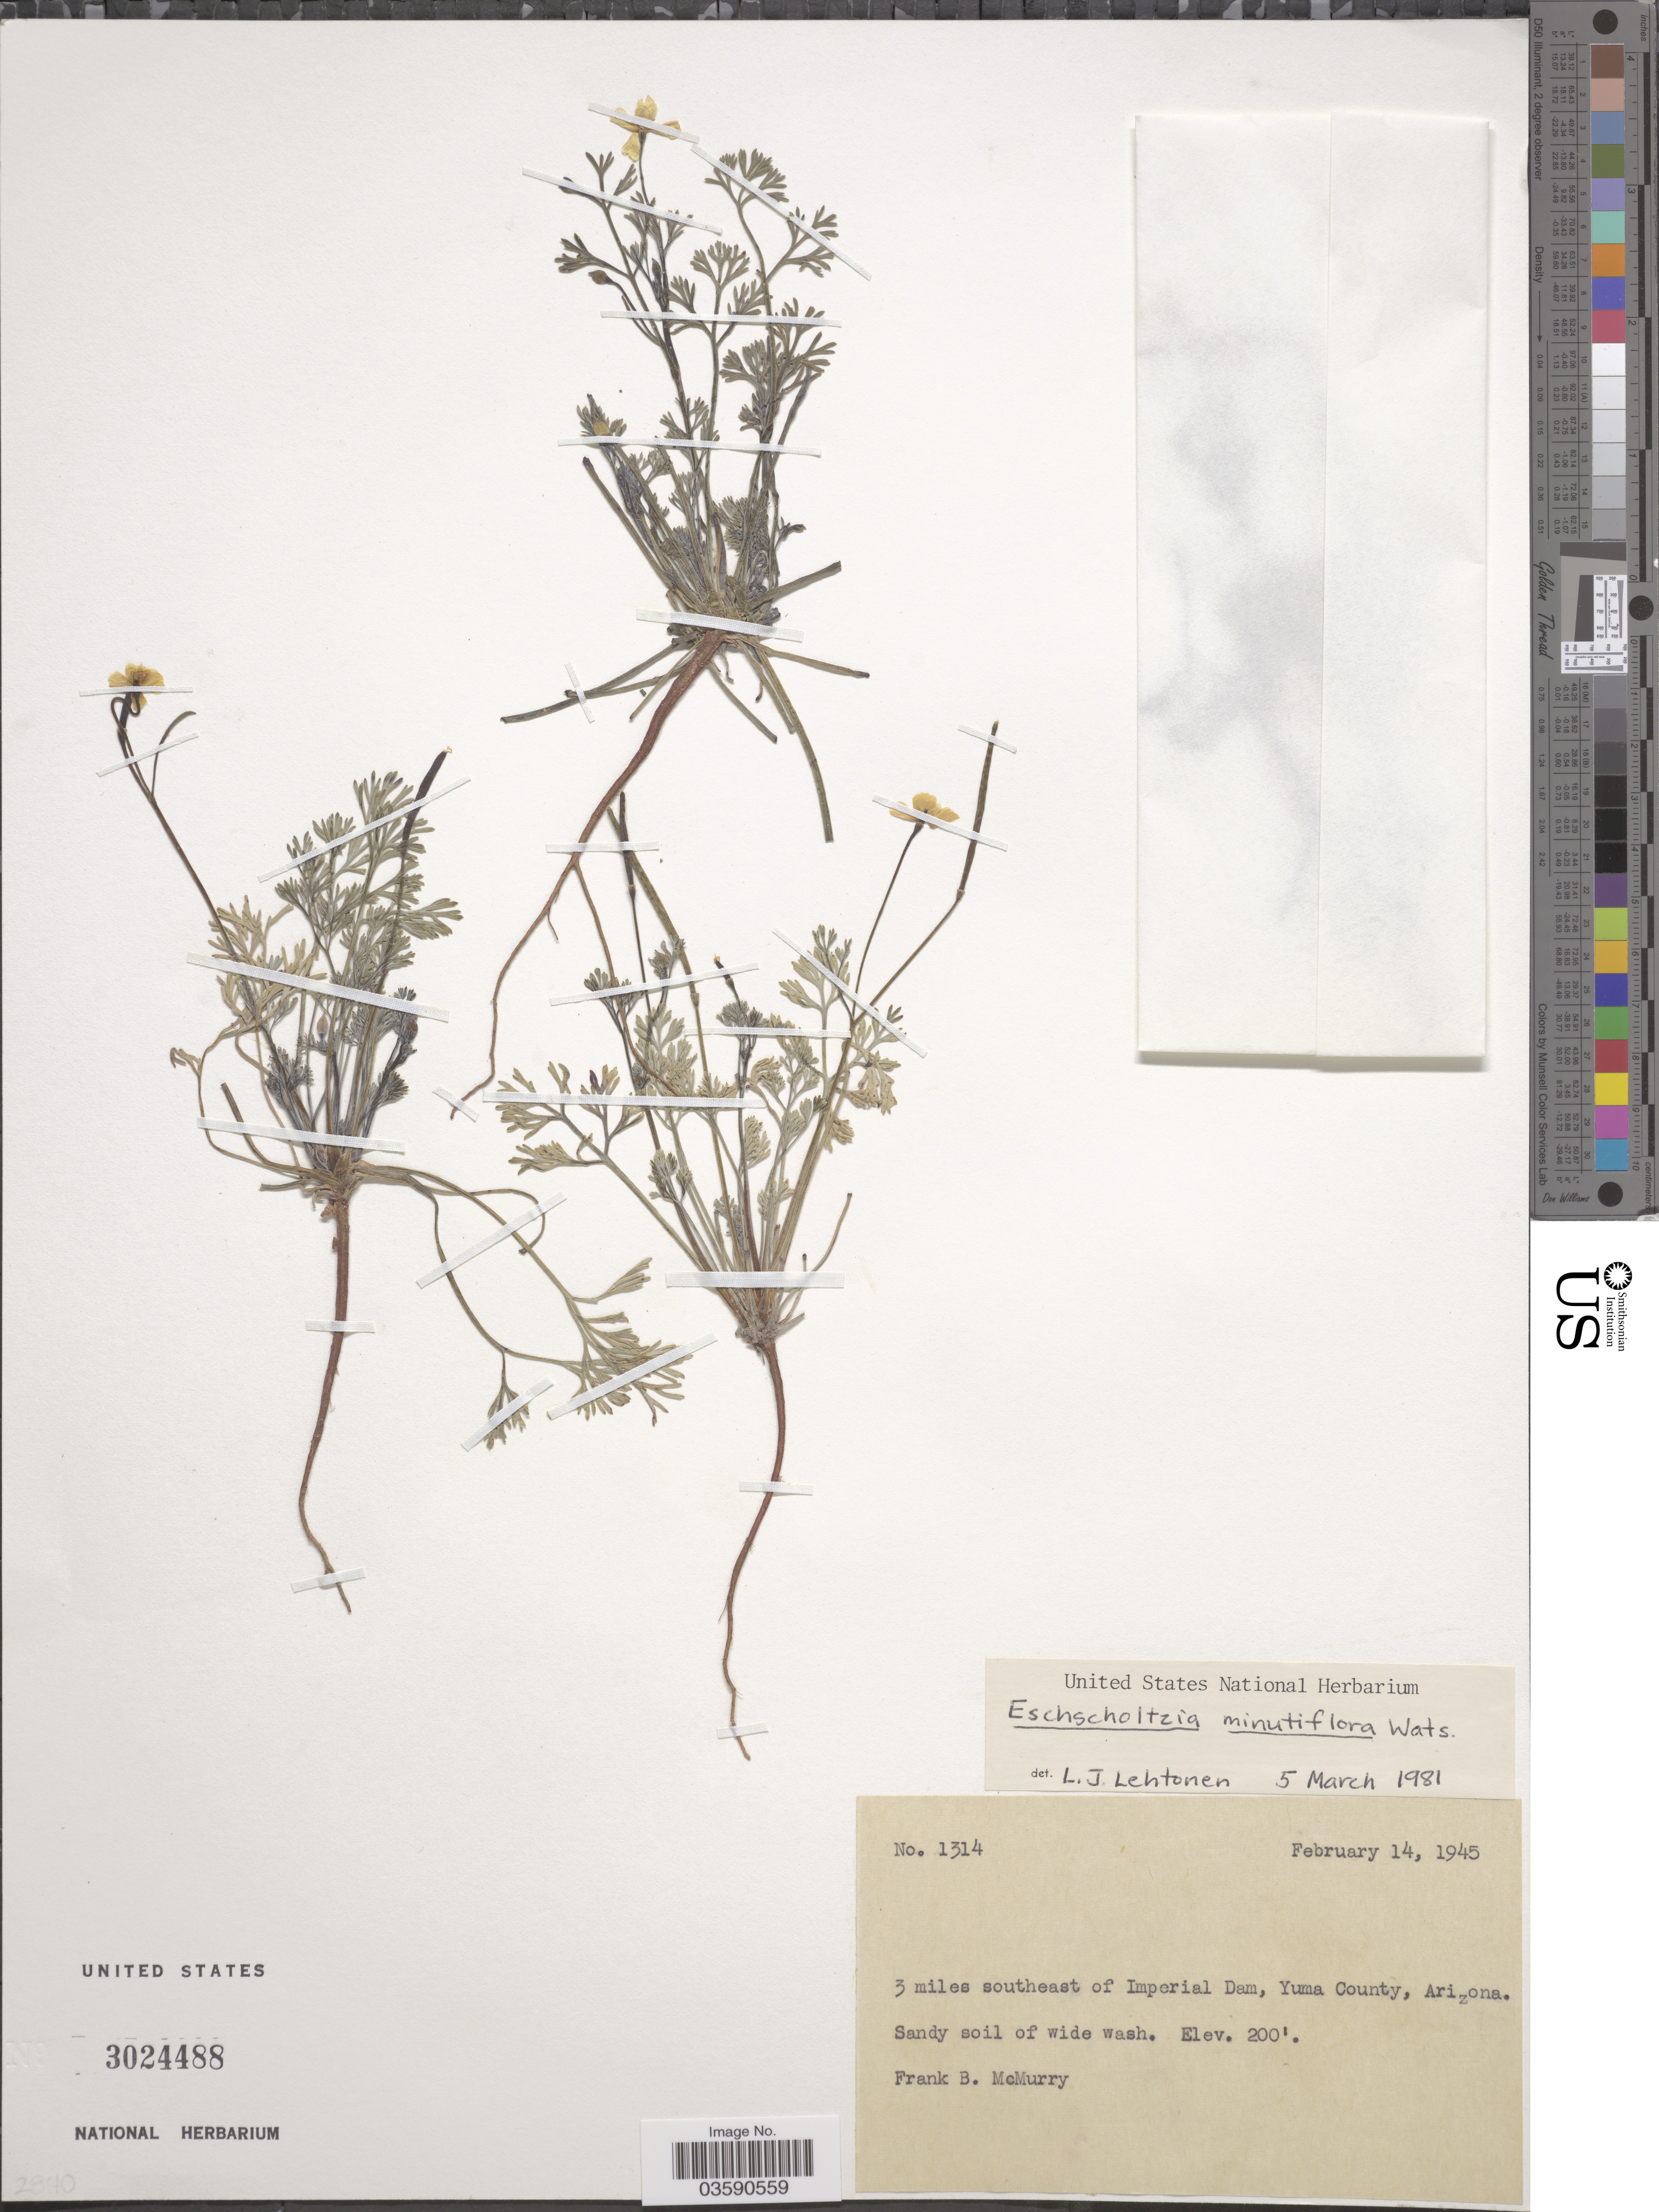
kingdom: Plantae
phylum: Tracheophyta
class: Magnoliopsida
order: Ranunculales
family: Papaveraceae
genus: Eschscholzia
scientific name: Eschscholzia minutiflora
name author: S. Watson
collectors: F. B. McMurry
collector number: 1314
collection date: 1945-02-15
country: United States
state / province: Arizona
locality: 3 miles southeast of Imperial Dam, Yuma County.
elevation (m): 61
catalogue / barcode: US 3024488